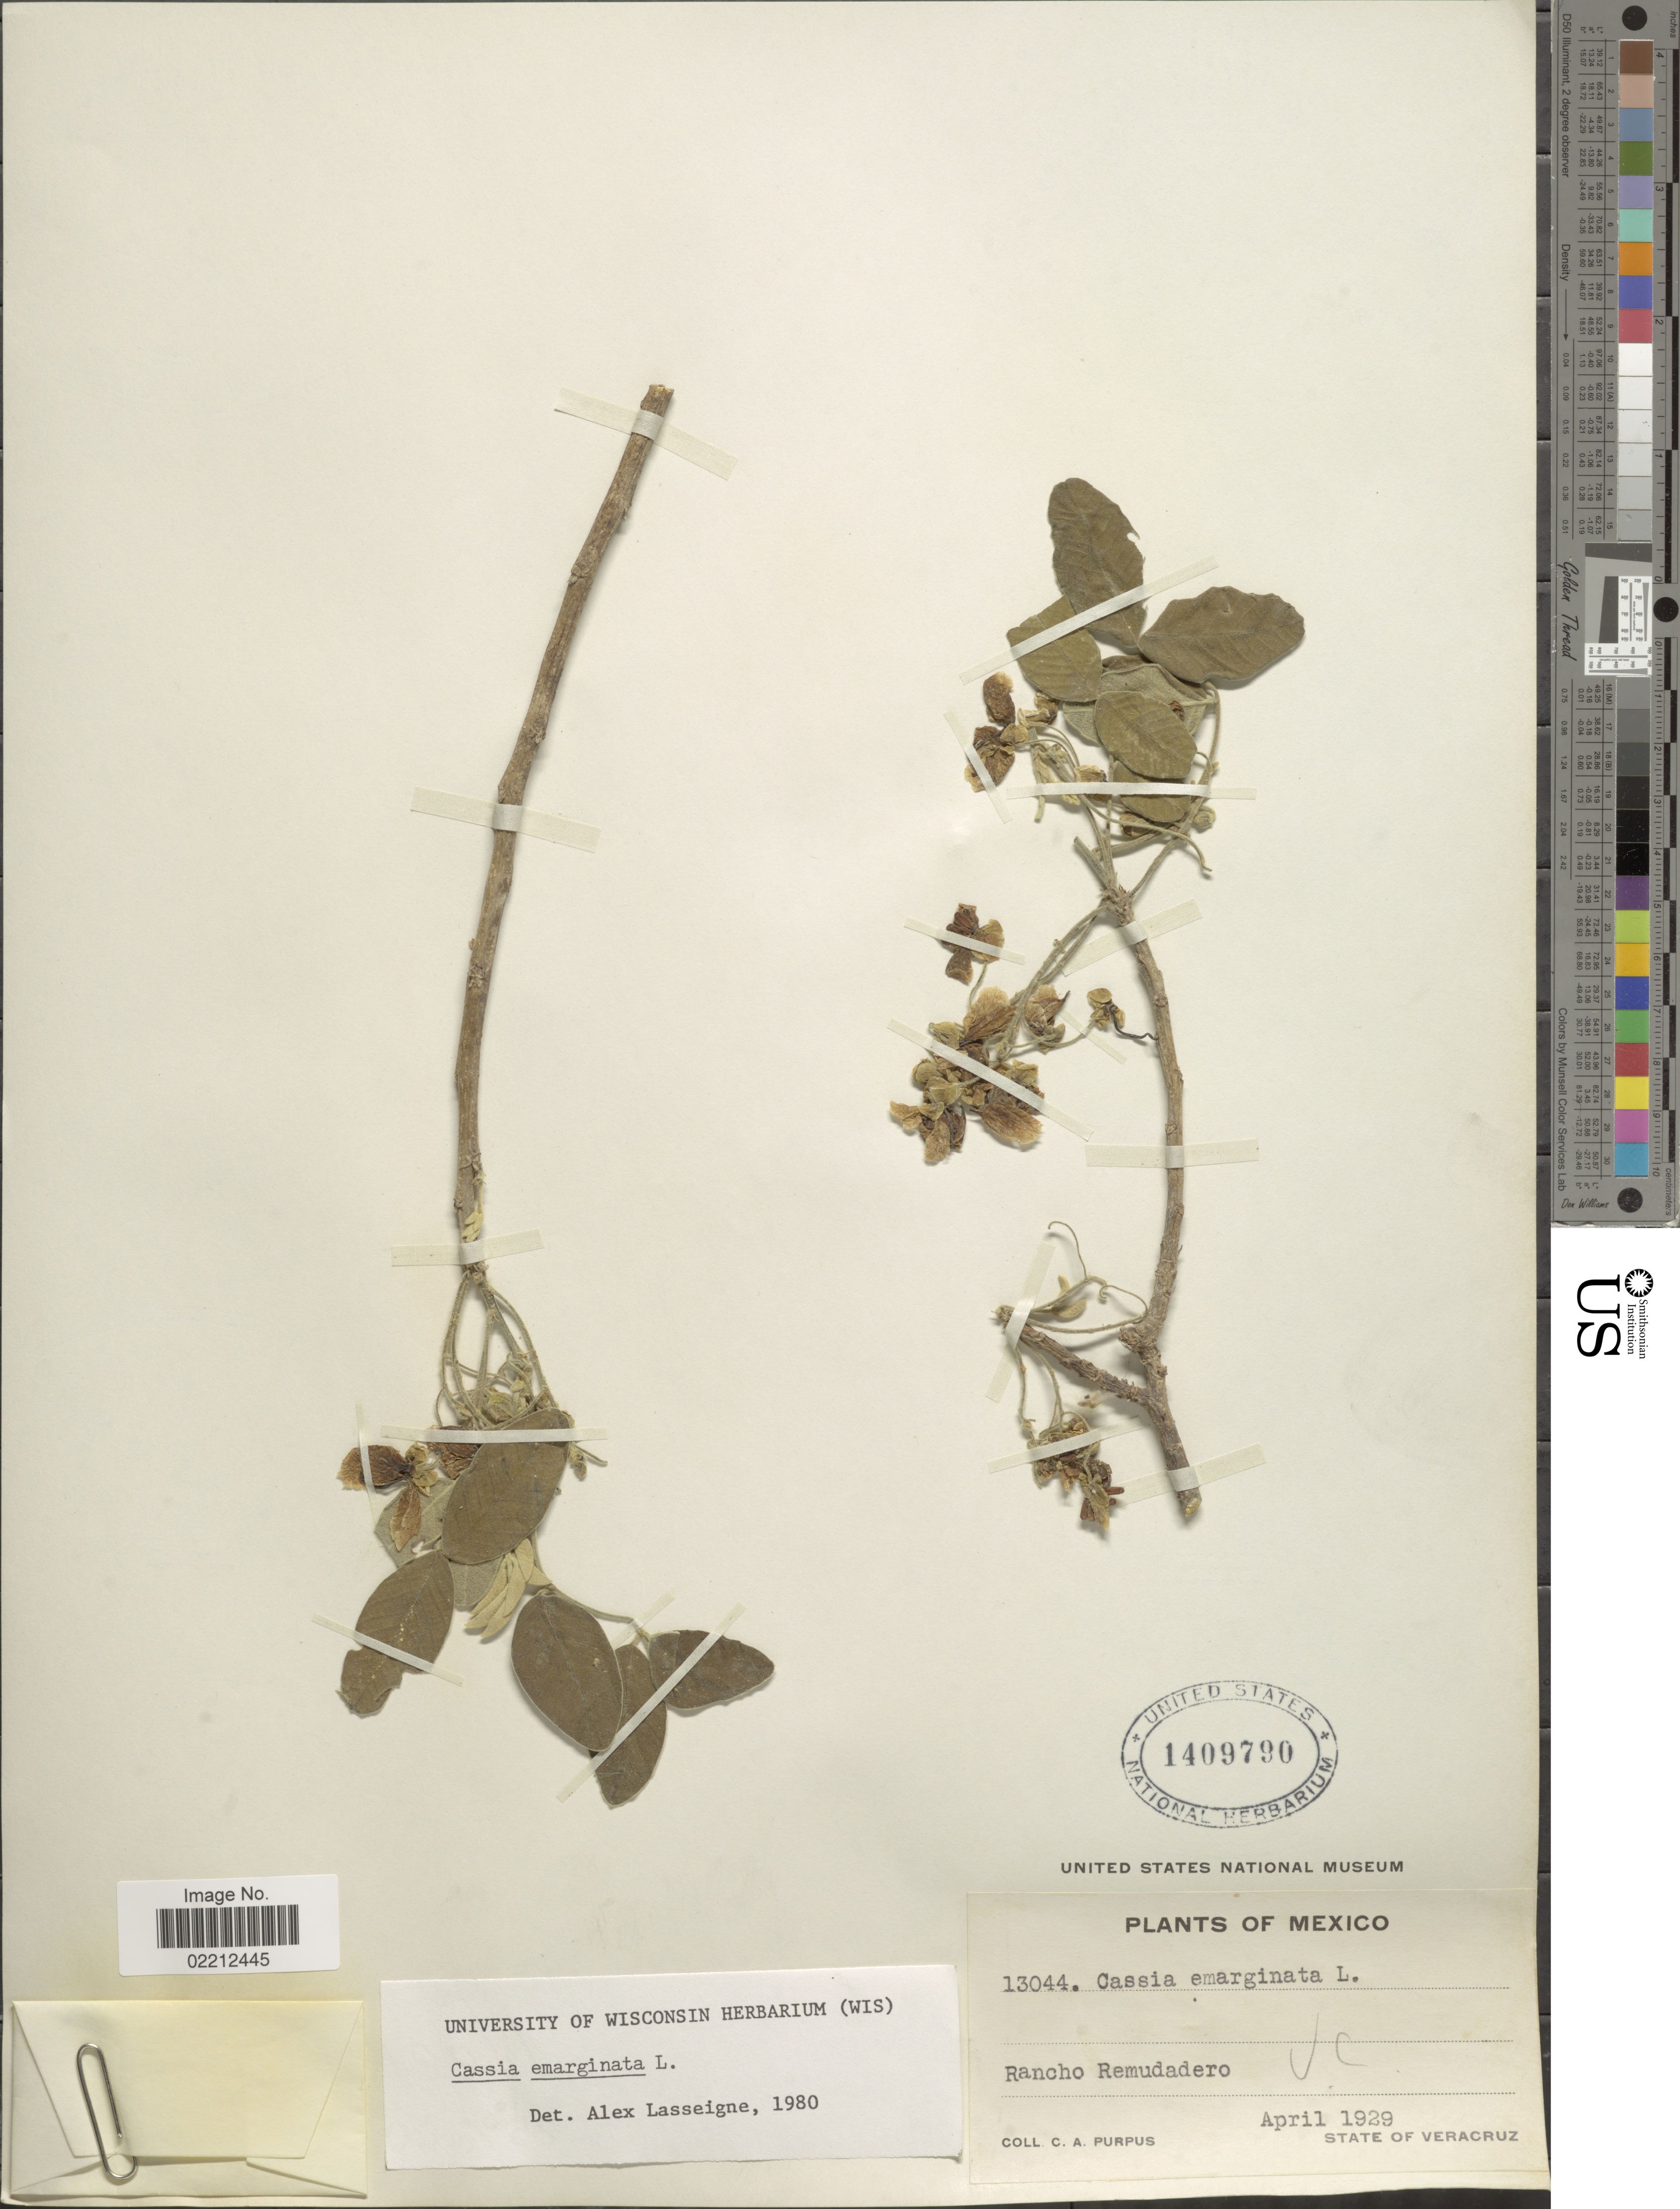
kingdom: Plantae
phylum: Tracheophyta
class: Magnoliopsida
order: Fabales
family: Fabaceae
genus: Senna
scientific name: Senna emarginata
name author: L.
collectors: C. A. Purpus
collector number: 13044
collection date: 1929-04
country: Mexico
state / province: Veracruz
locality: Rancho Remudadero, State of Veracruz.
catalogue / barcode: US 1409790